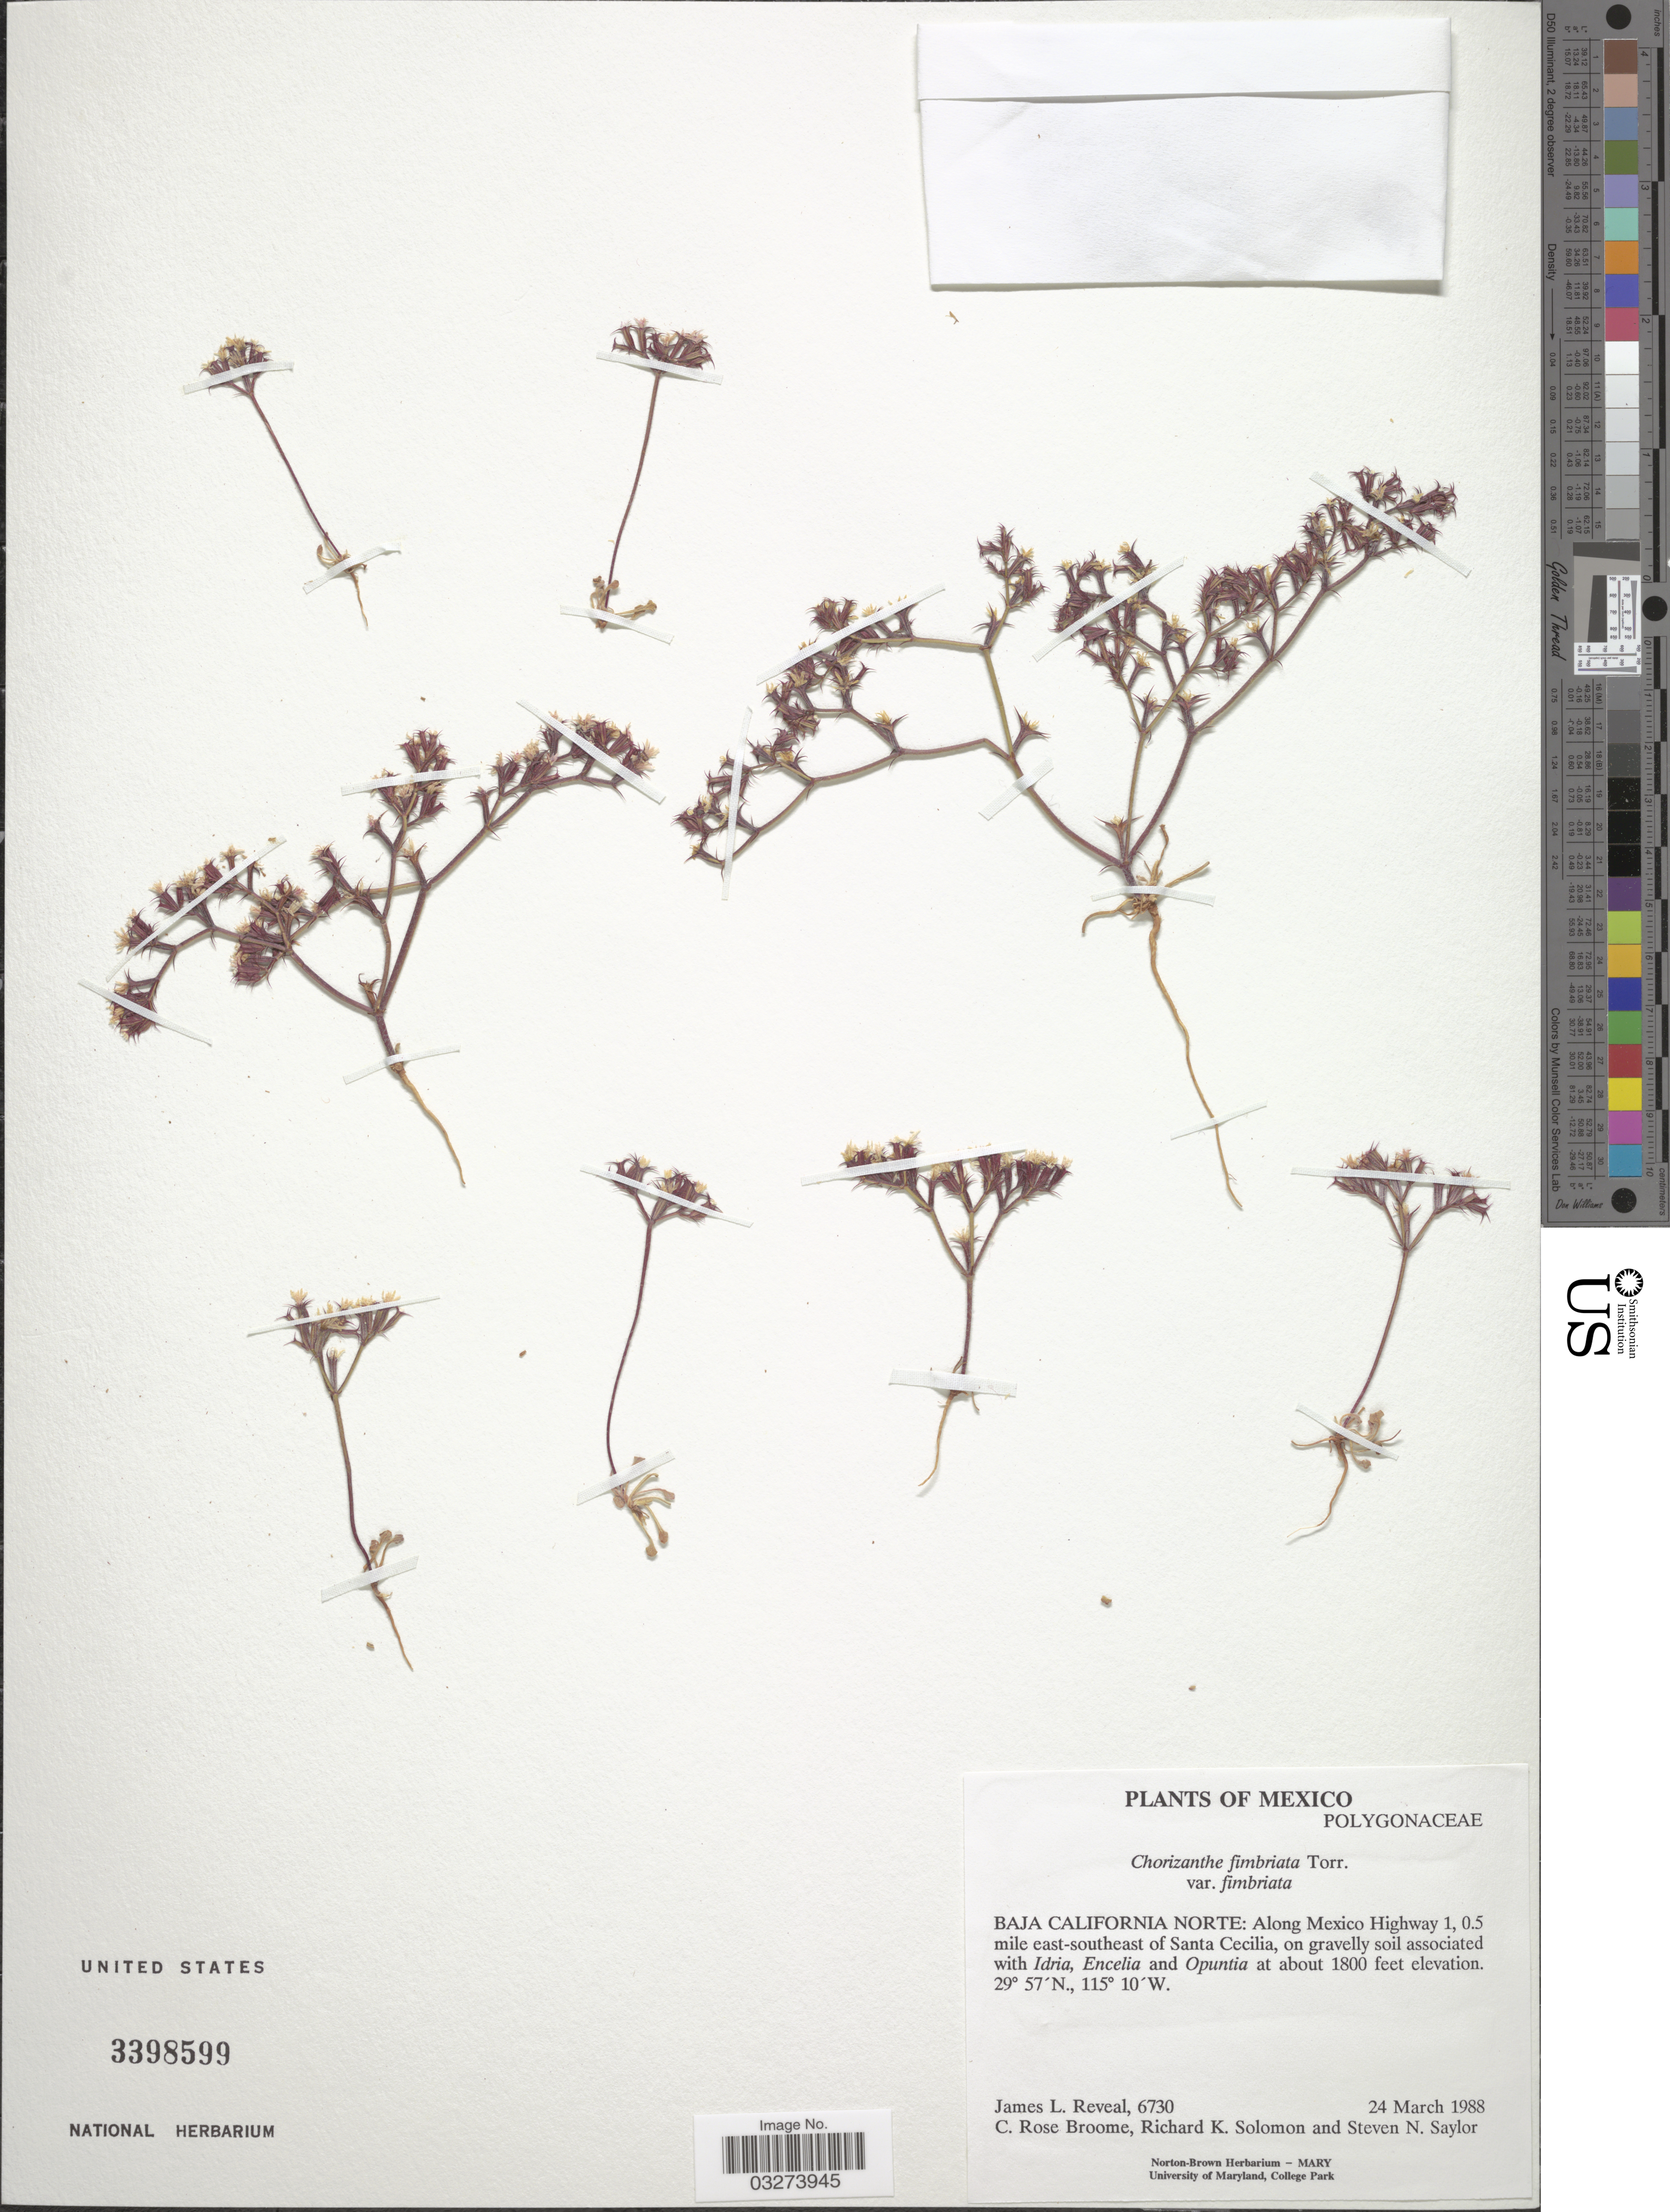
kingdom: Plantae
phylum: Tracheophyta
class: Magnoliopsida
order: Caryophyllales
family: Polygonaceae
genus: Chorizanthe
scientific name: Chorizanthe fimbriata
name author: Nutt.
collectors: J. L. Reveal, C. R. Broome, R. Solomon & S. Saylor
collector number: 6730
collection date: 1988-03-24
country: Mexico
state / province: Baja California Norte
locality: Along Mexico Highway 1, 0.5 mile east-southeast of Santa Cecilia.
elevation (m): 549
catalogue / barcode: US 3398599